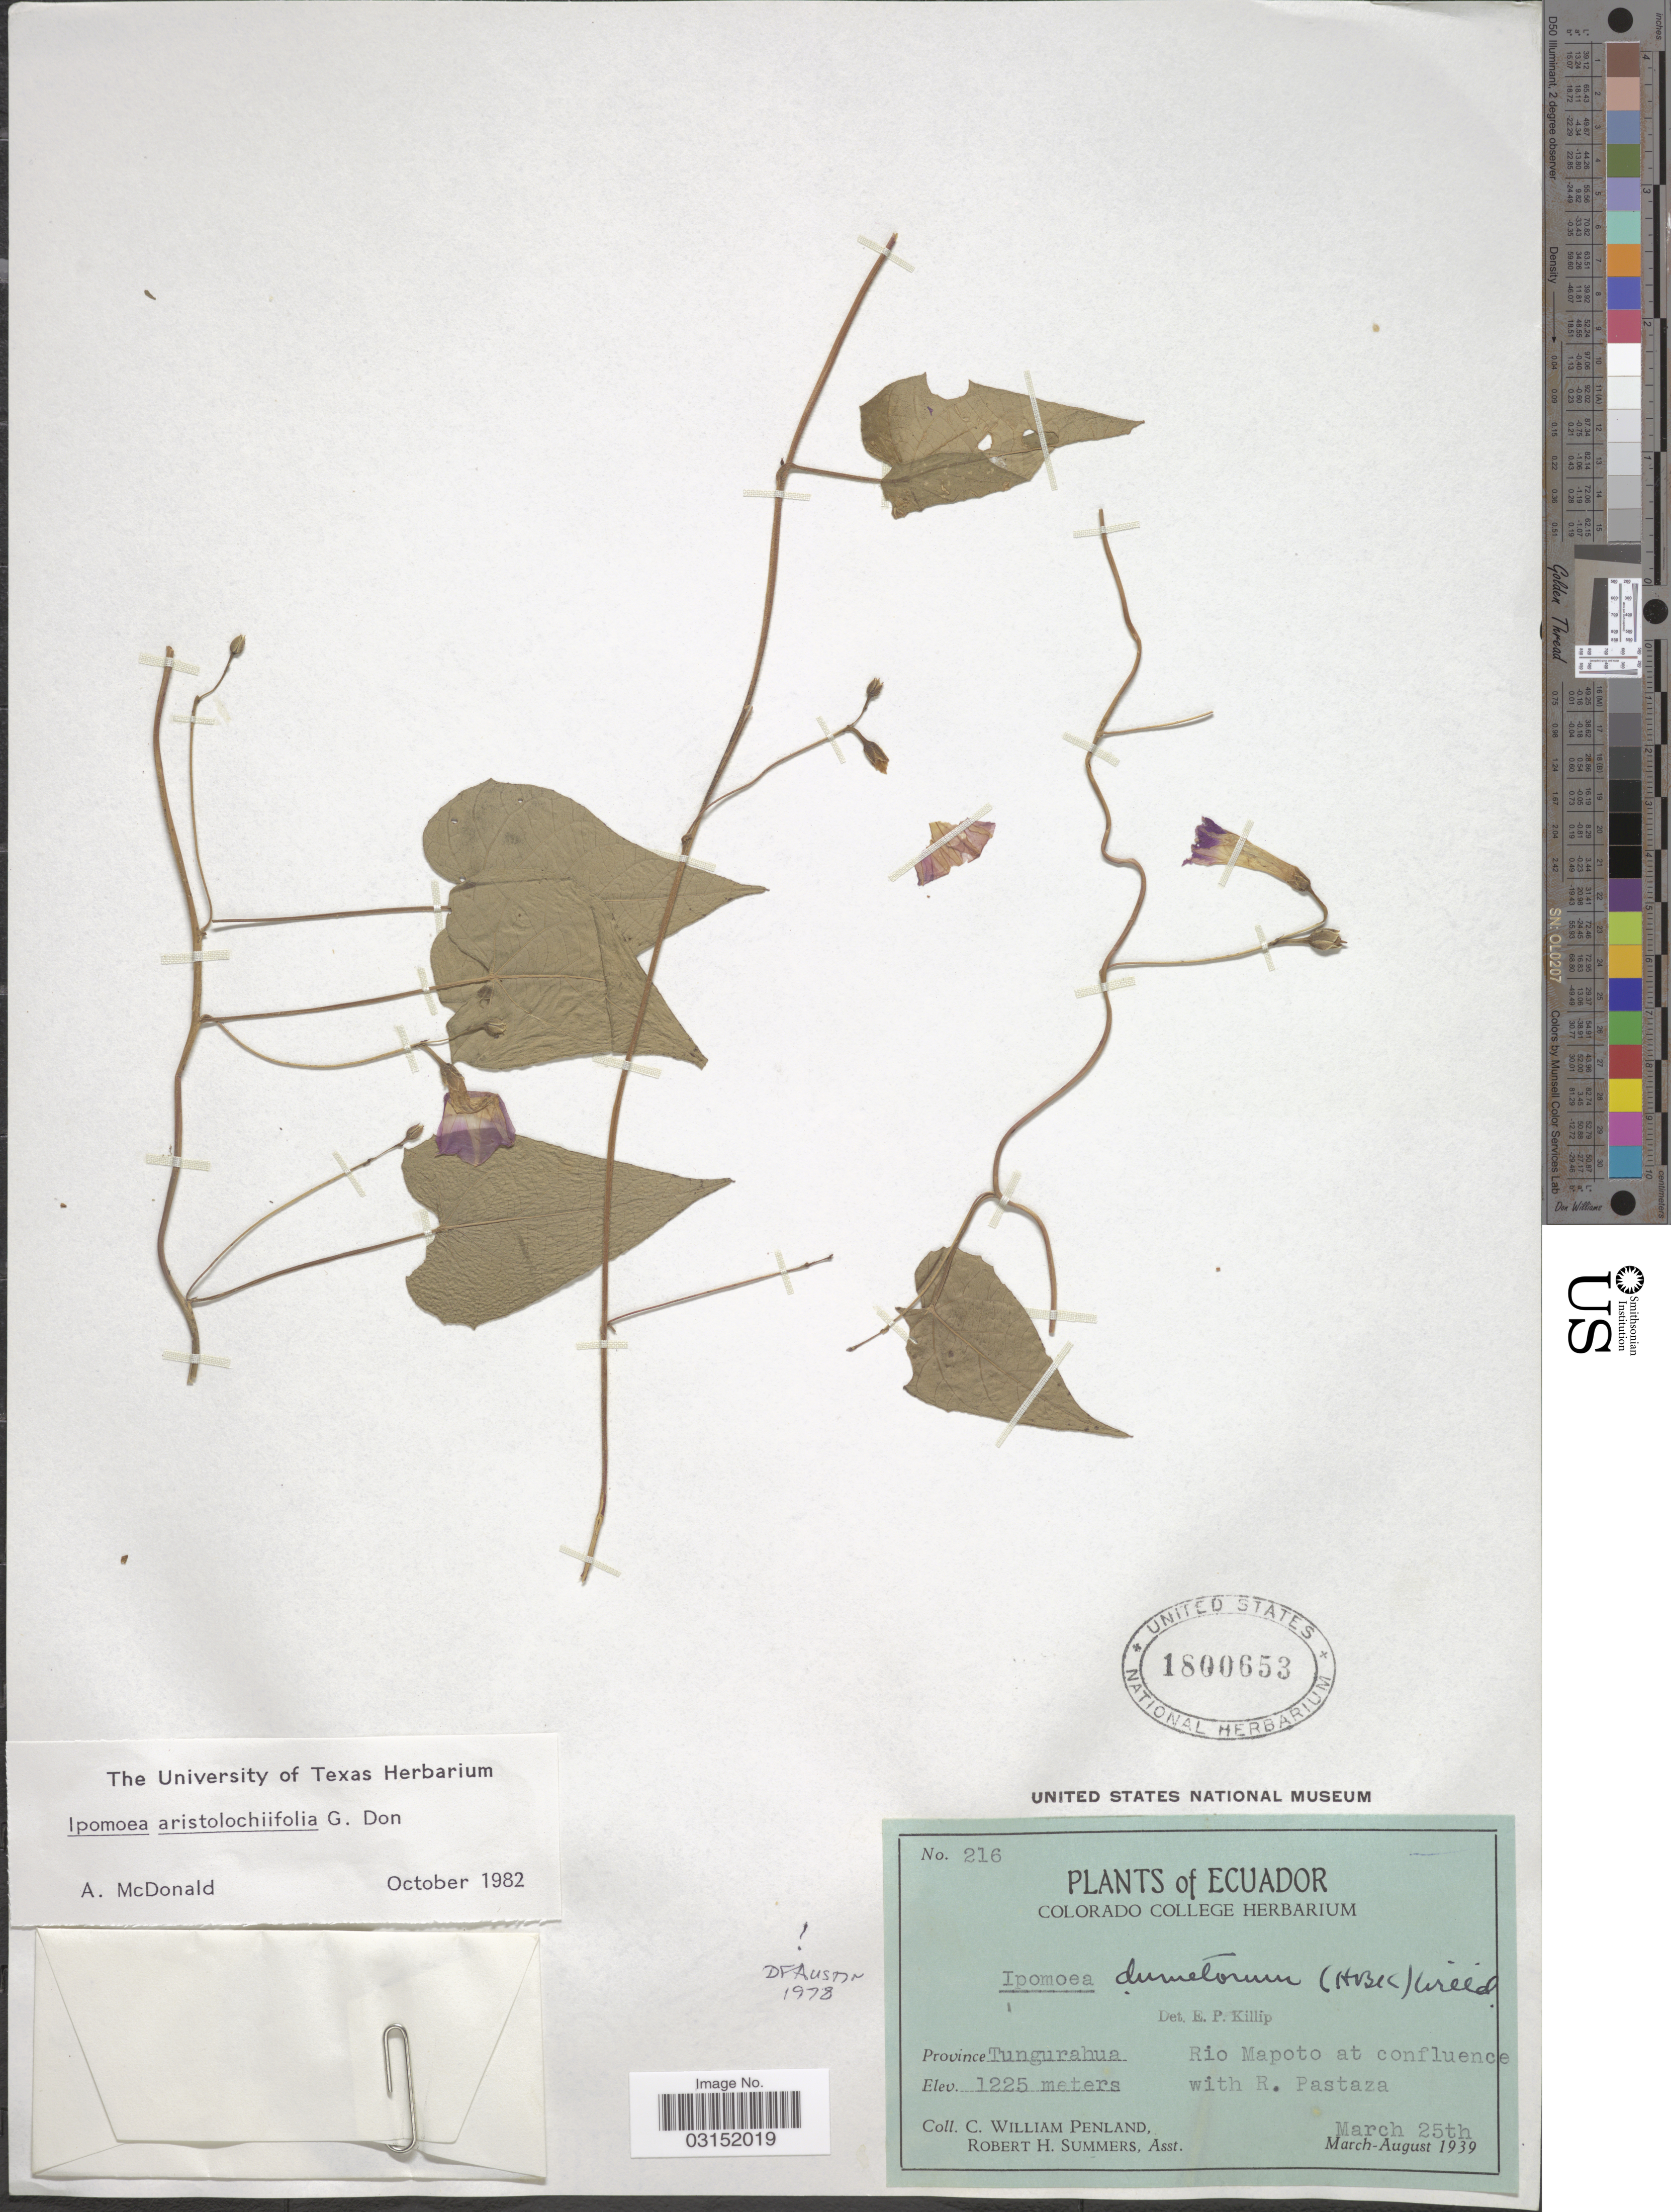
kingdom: Plantae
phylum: Tracheophyta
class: Magnoliopsida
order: Solanales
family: Convolvulaceae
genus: Ipomoea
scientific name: Ipomoea aristolochiifolia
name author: G. Don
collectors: C. W. Penland & R. Summers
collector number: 216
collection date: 1939-03-25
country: Ecuador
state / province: Tungurahua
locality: Province Tungurahua, Rio Mapoto at confluence with R. Pastaza.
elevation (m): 1225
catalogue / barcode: US 1800653